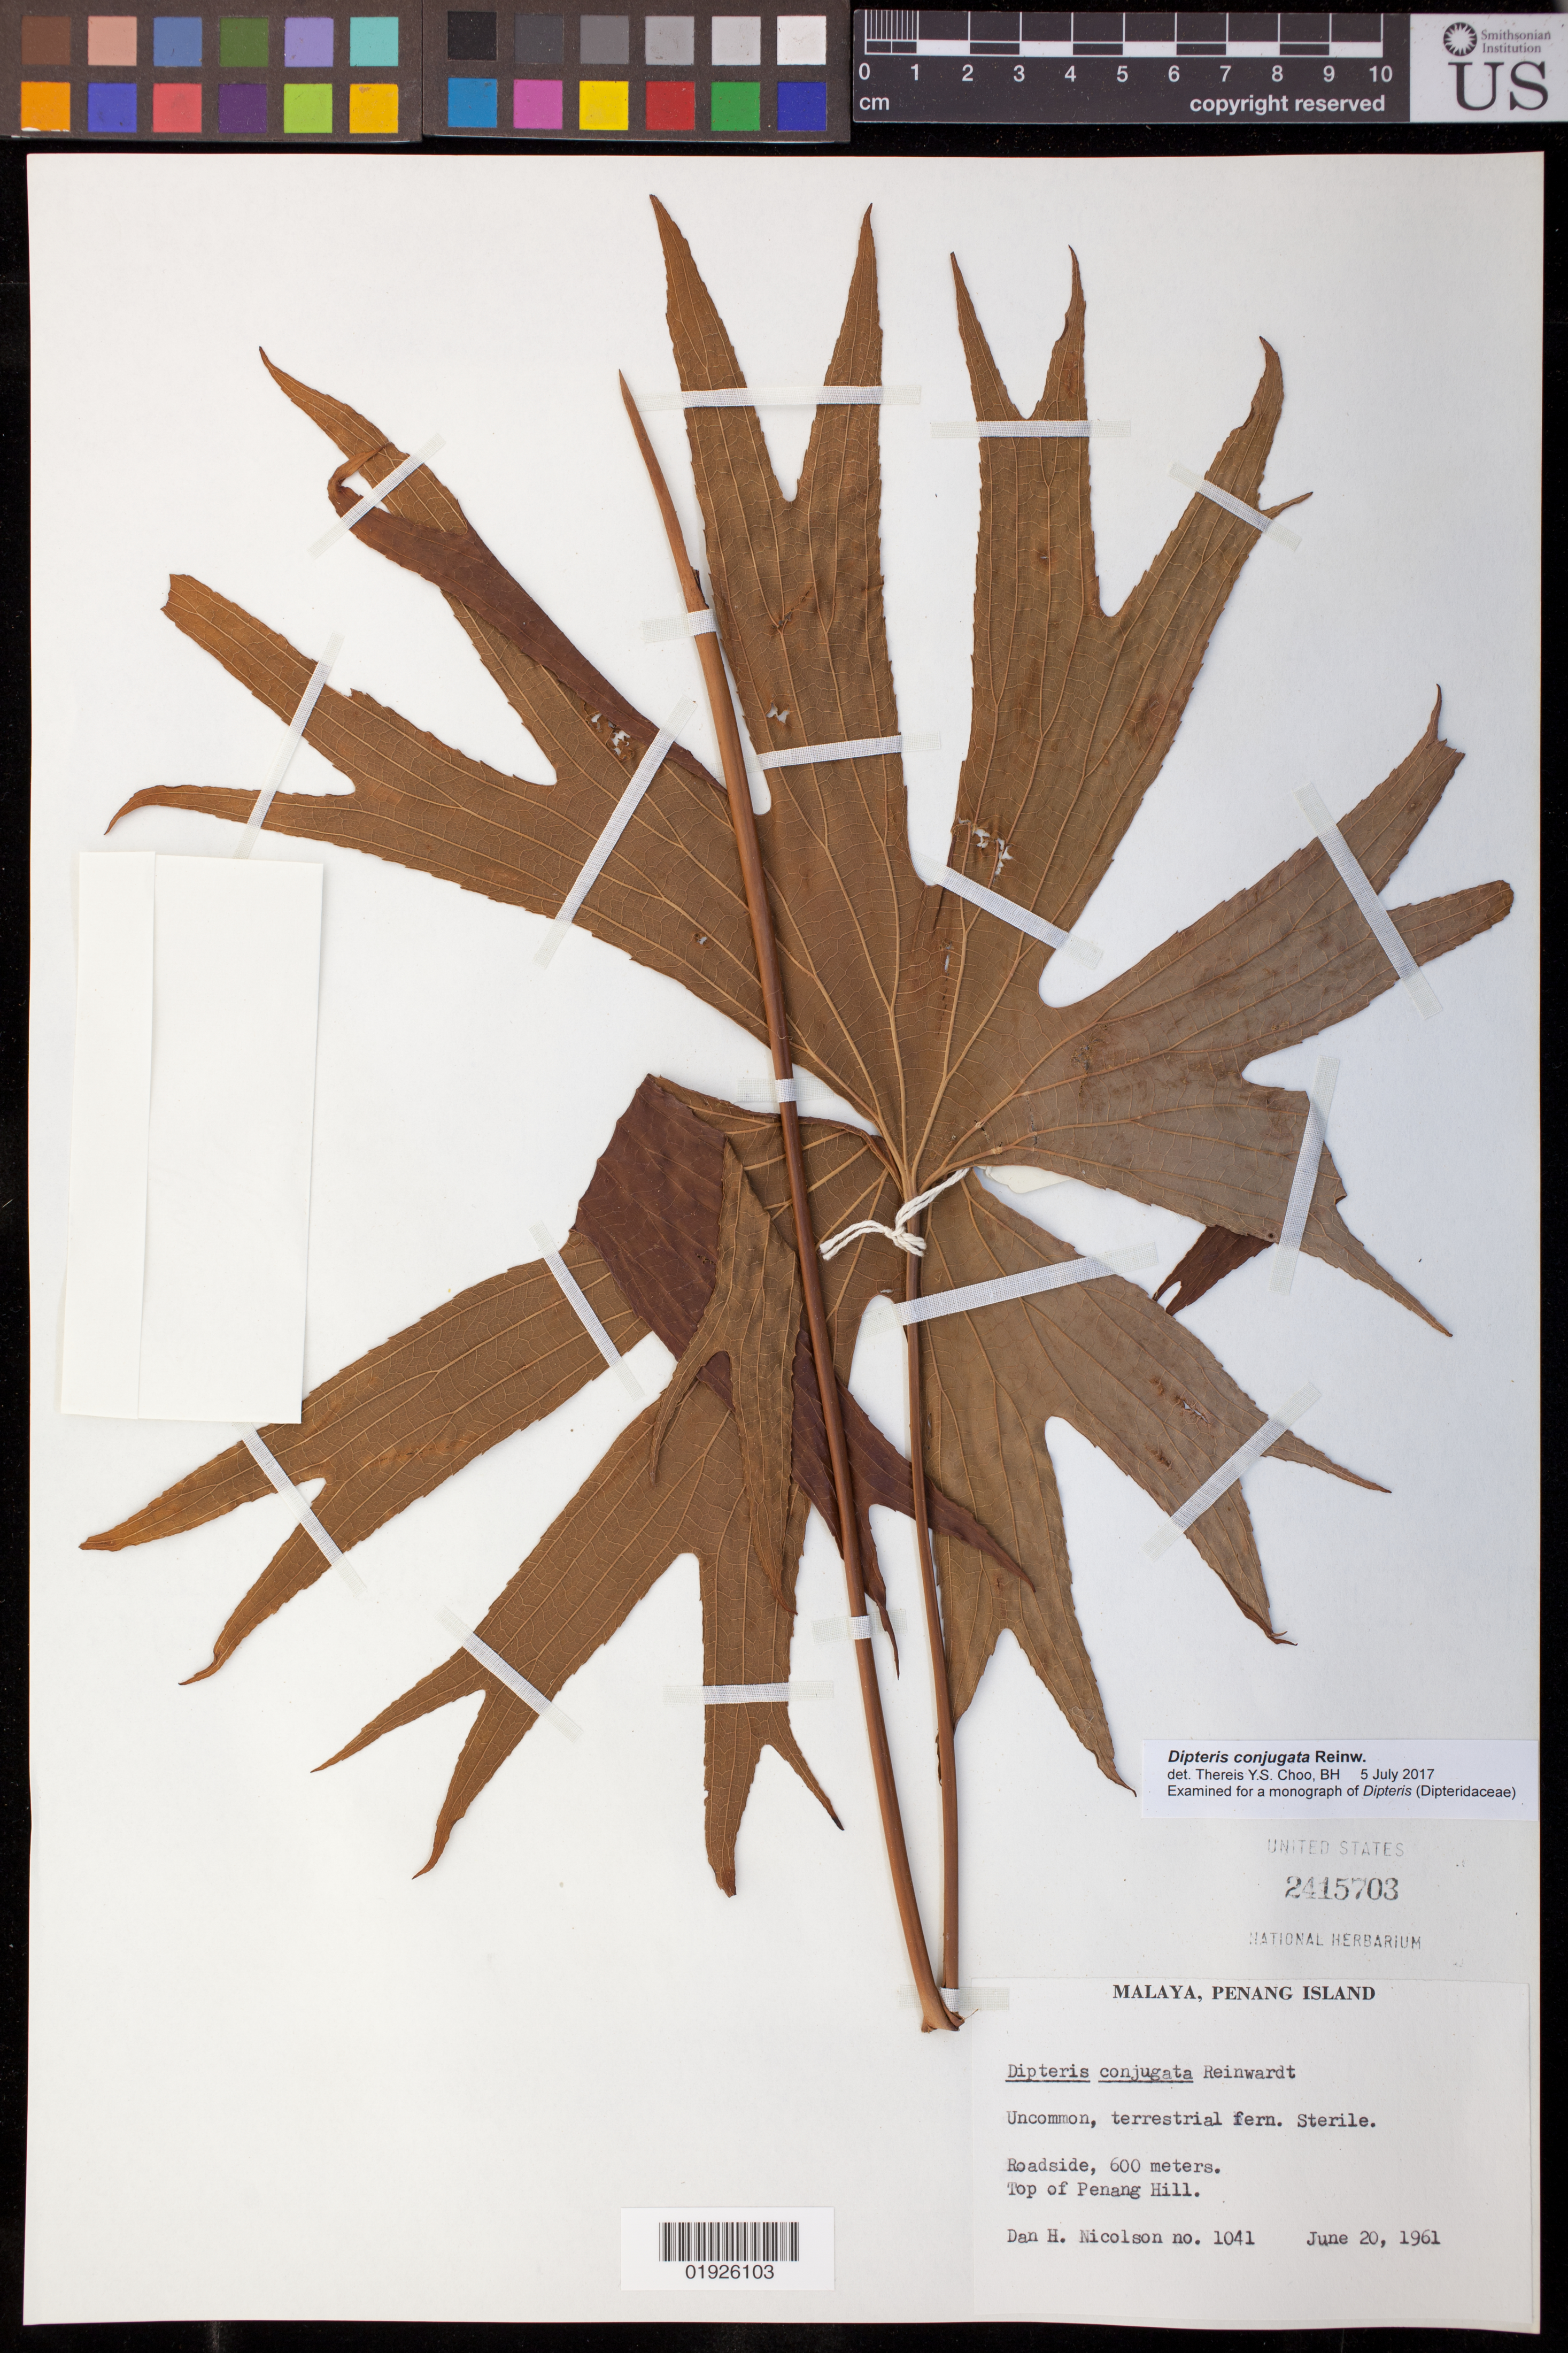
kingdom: Plantae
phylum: Tracheophyta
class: Polypodiopsida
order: Gleicheniales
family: Dipteridaceae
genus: Dipteris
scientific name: Dipteris conjugata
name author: Reinw.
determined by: Choo, Thereis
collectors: D. H. Nicolson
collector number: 1041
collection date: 1961-06-20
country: Malaysia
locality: Malaya, Penang Island. Roadside. Top of Penang Hill.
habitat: Roadside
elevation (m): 600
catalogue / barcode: US 2415703